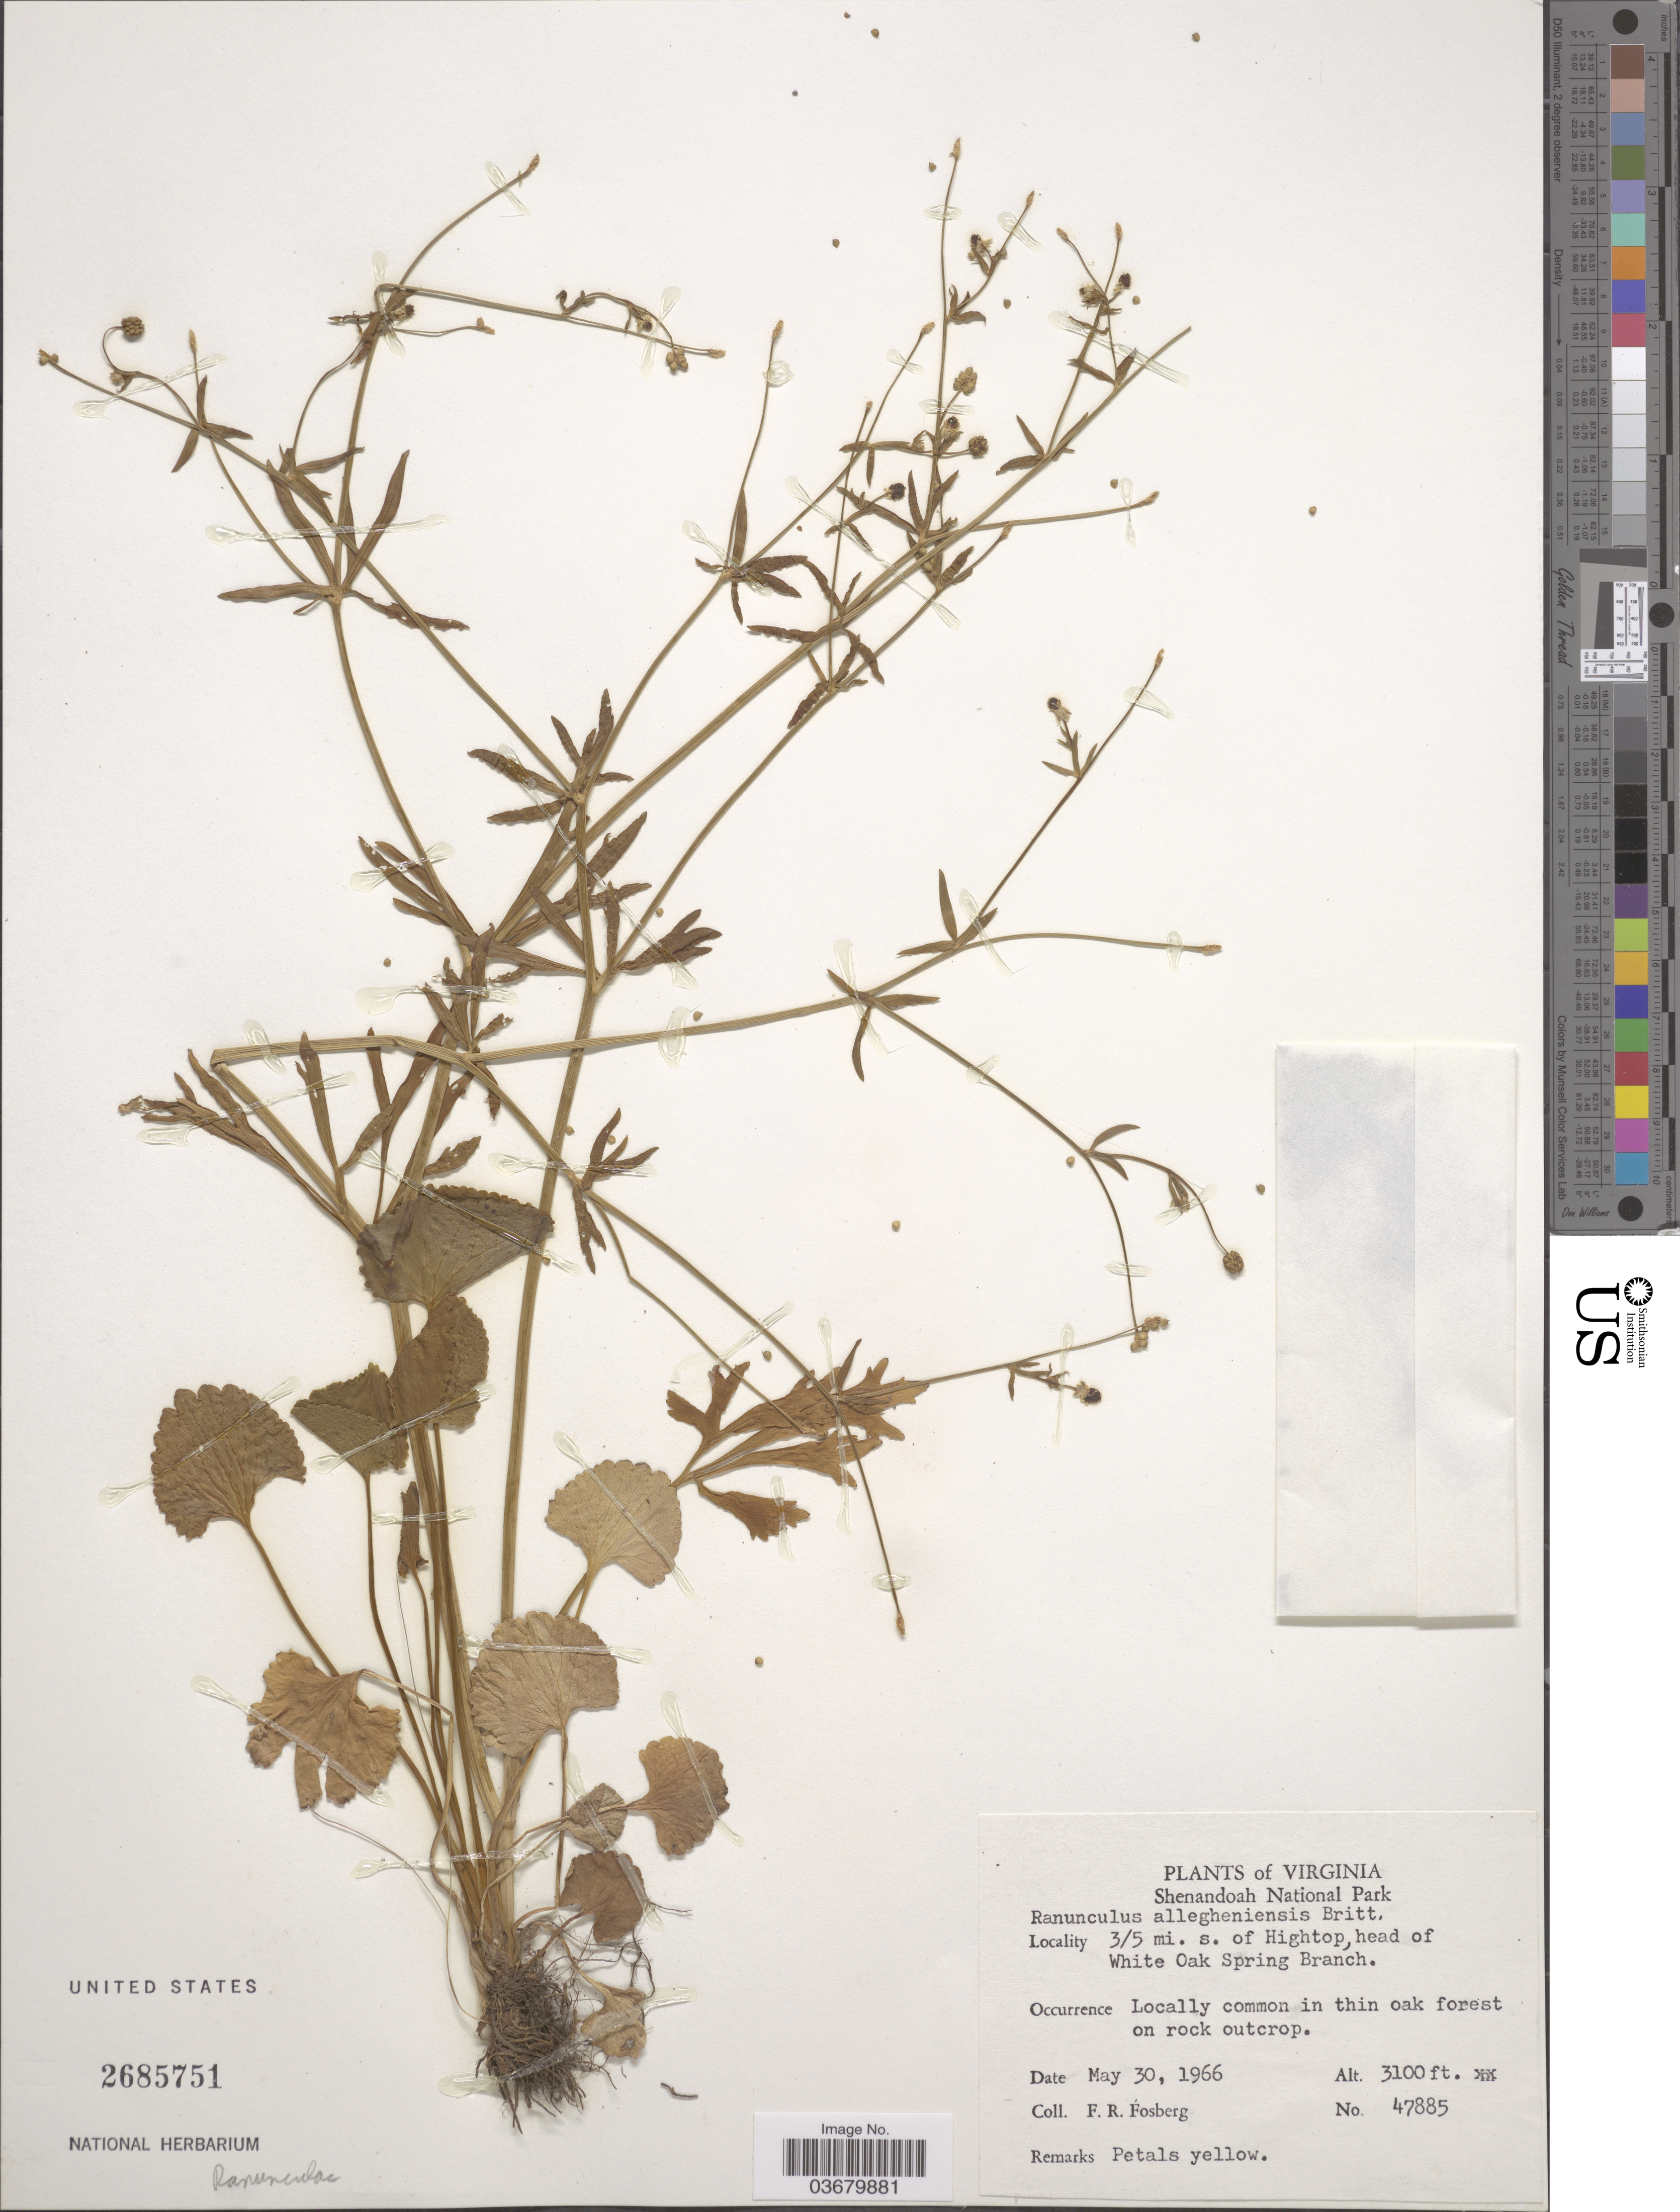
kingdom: Plantae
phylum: Tracheophyta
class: Magnoliopsida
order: Ranunculales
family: Ranunculaceae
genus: Ranunculus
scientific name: Ranunculus allegheniensis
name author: Britton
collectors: F. R. Fosberg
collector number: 47885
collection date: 1966-05-30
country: United States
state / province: Virginia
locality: Shenandoah National Park. 3/5 mi. s. of Hightop, head of White Oak Spring Branch.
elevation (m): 945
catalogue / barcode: US 2685751